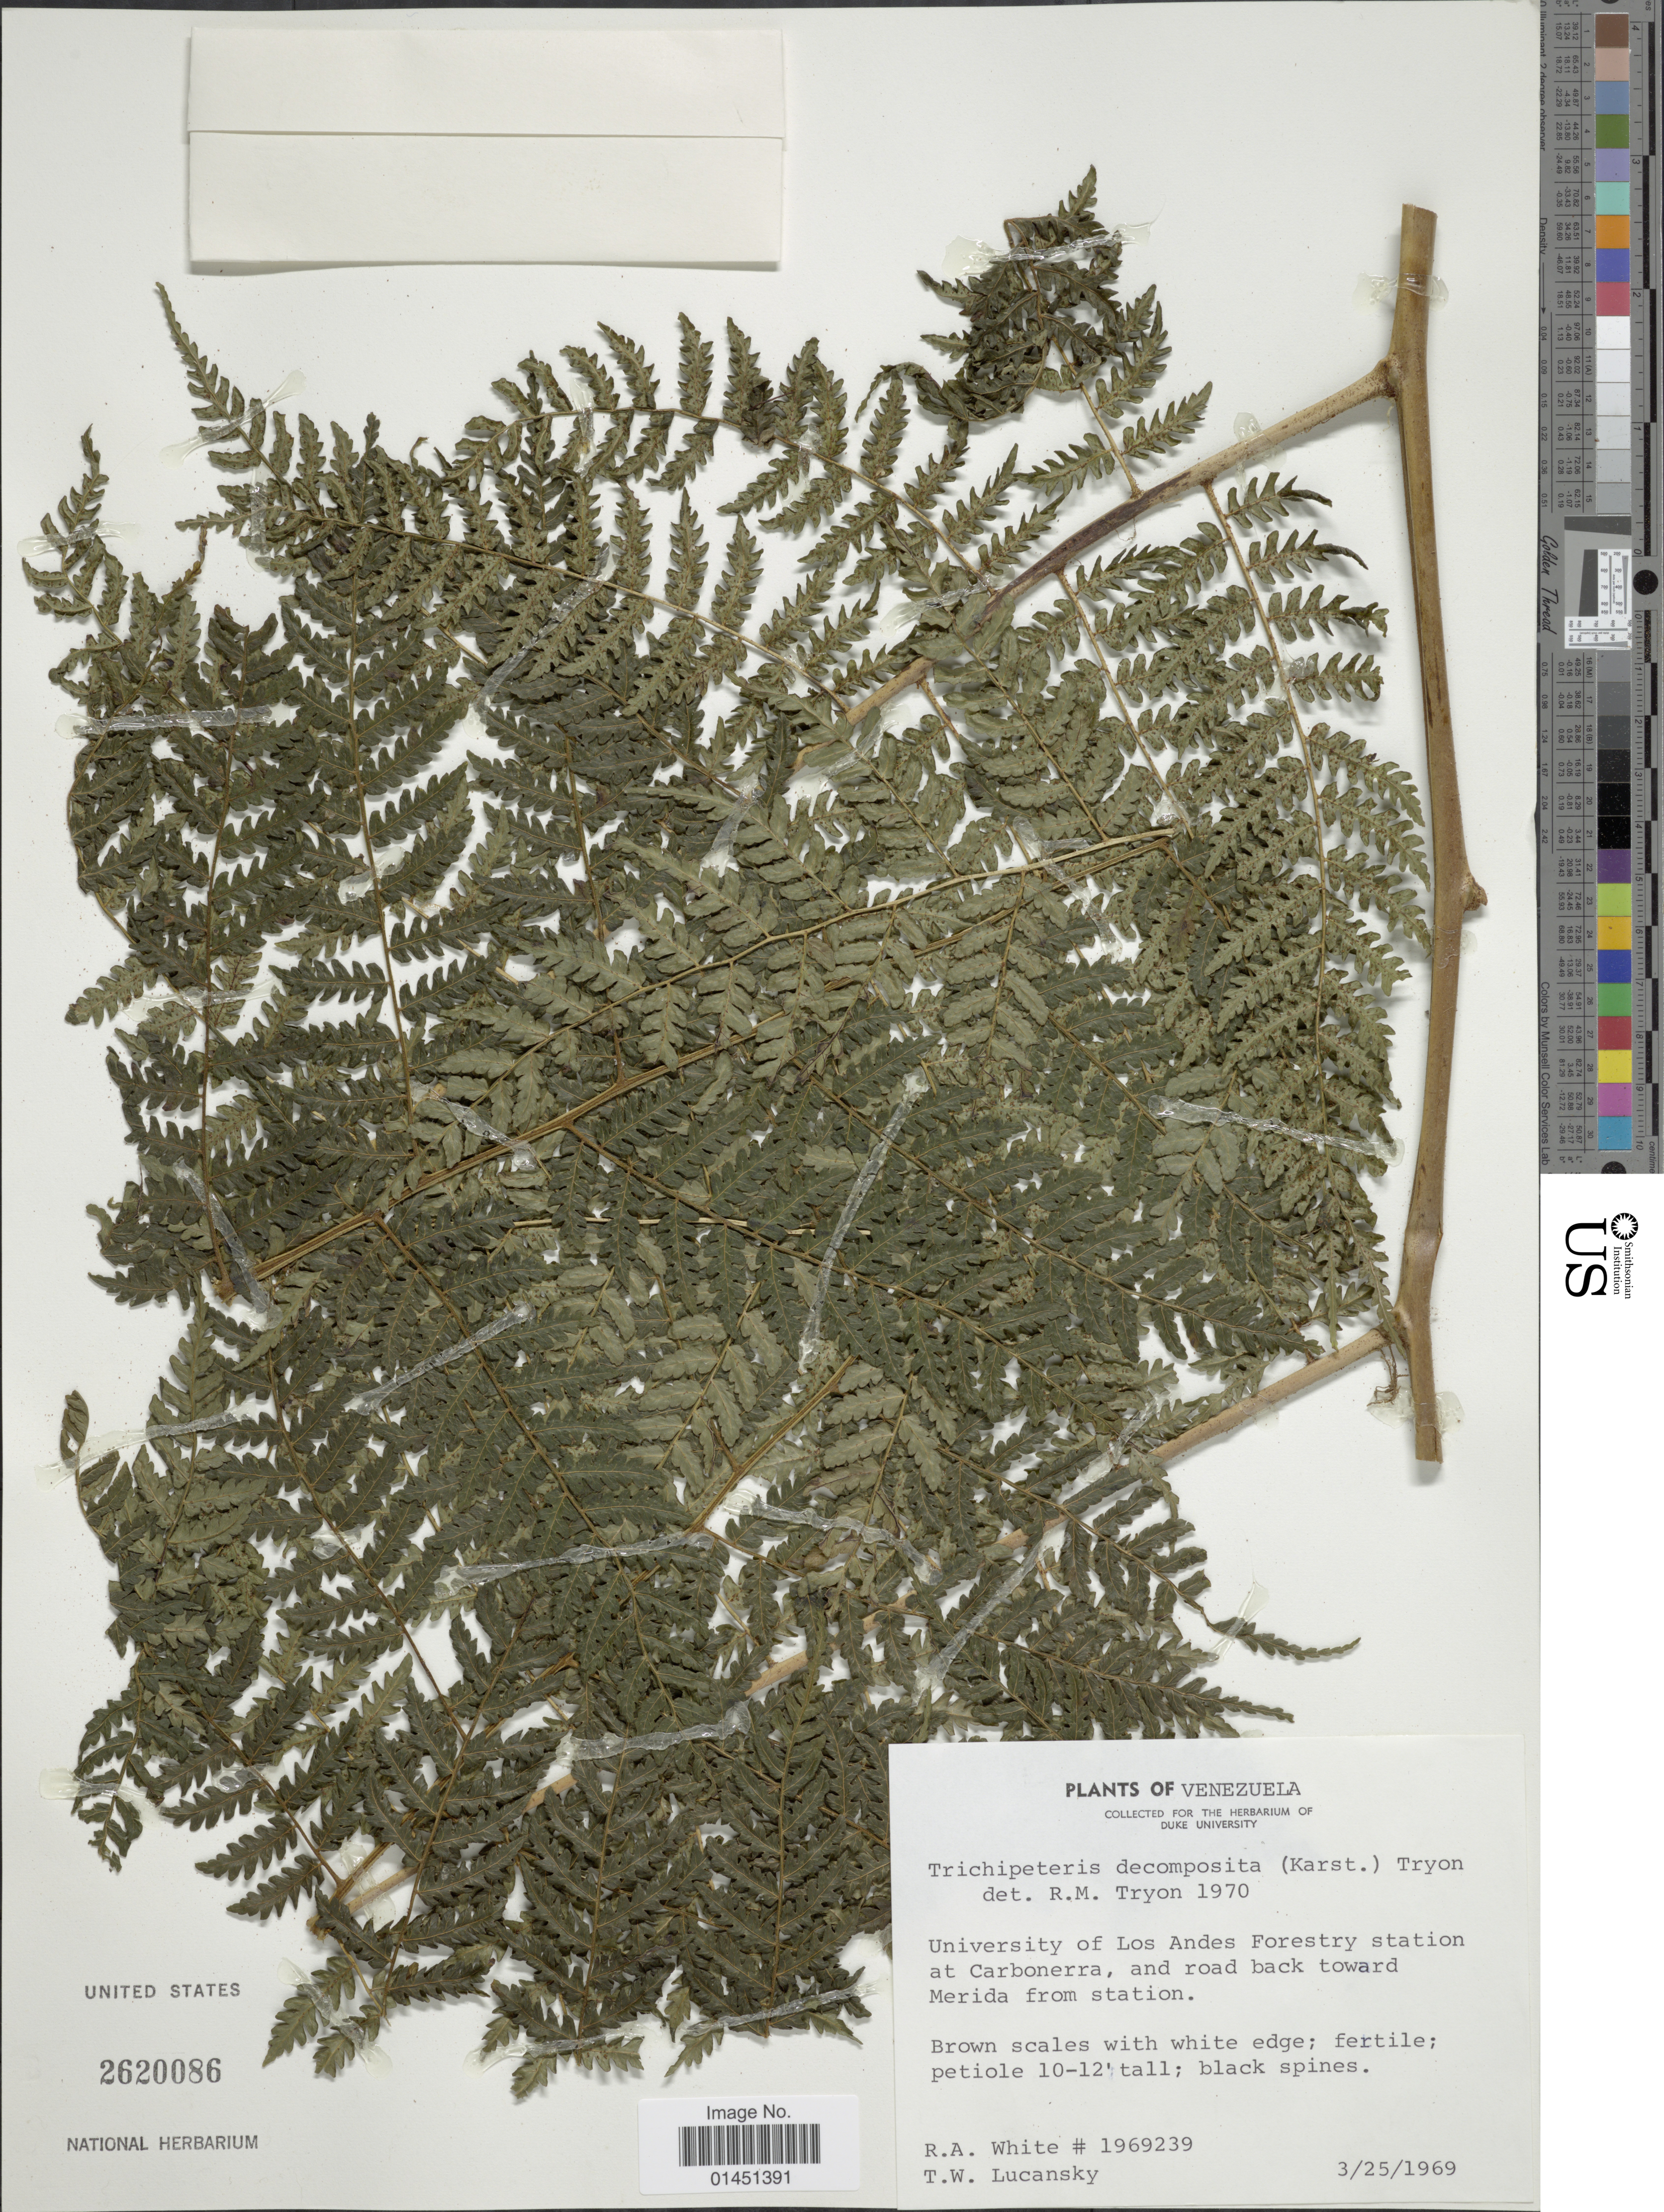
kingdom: Plantae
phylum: Tracheophyta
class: Polypodiopsida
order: Cyatheales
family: Cyatheaceae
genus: Cyathea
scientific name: Cyathea decomposita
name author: (H. Karst.) Domin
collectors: R. A. White & T. Lucansky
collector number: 1969239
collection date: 1969-03-25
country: Venezuela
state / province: Mérida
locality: University of Los Andes Forestry station at Carbonerra, and rock back toward Merida from station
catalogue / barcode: US 2620086